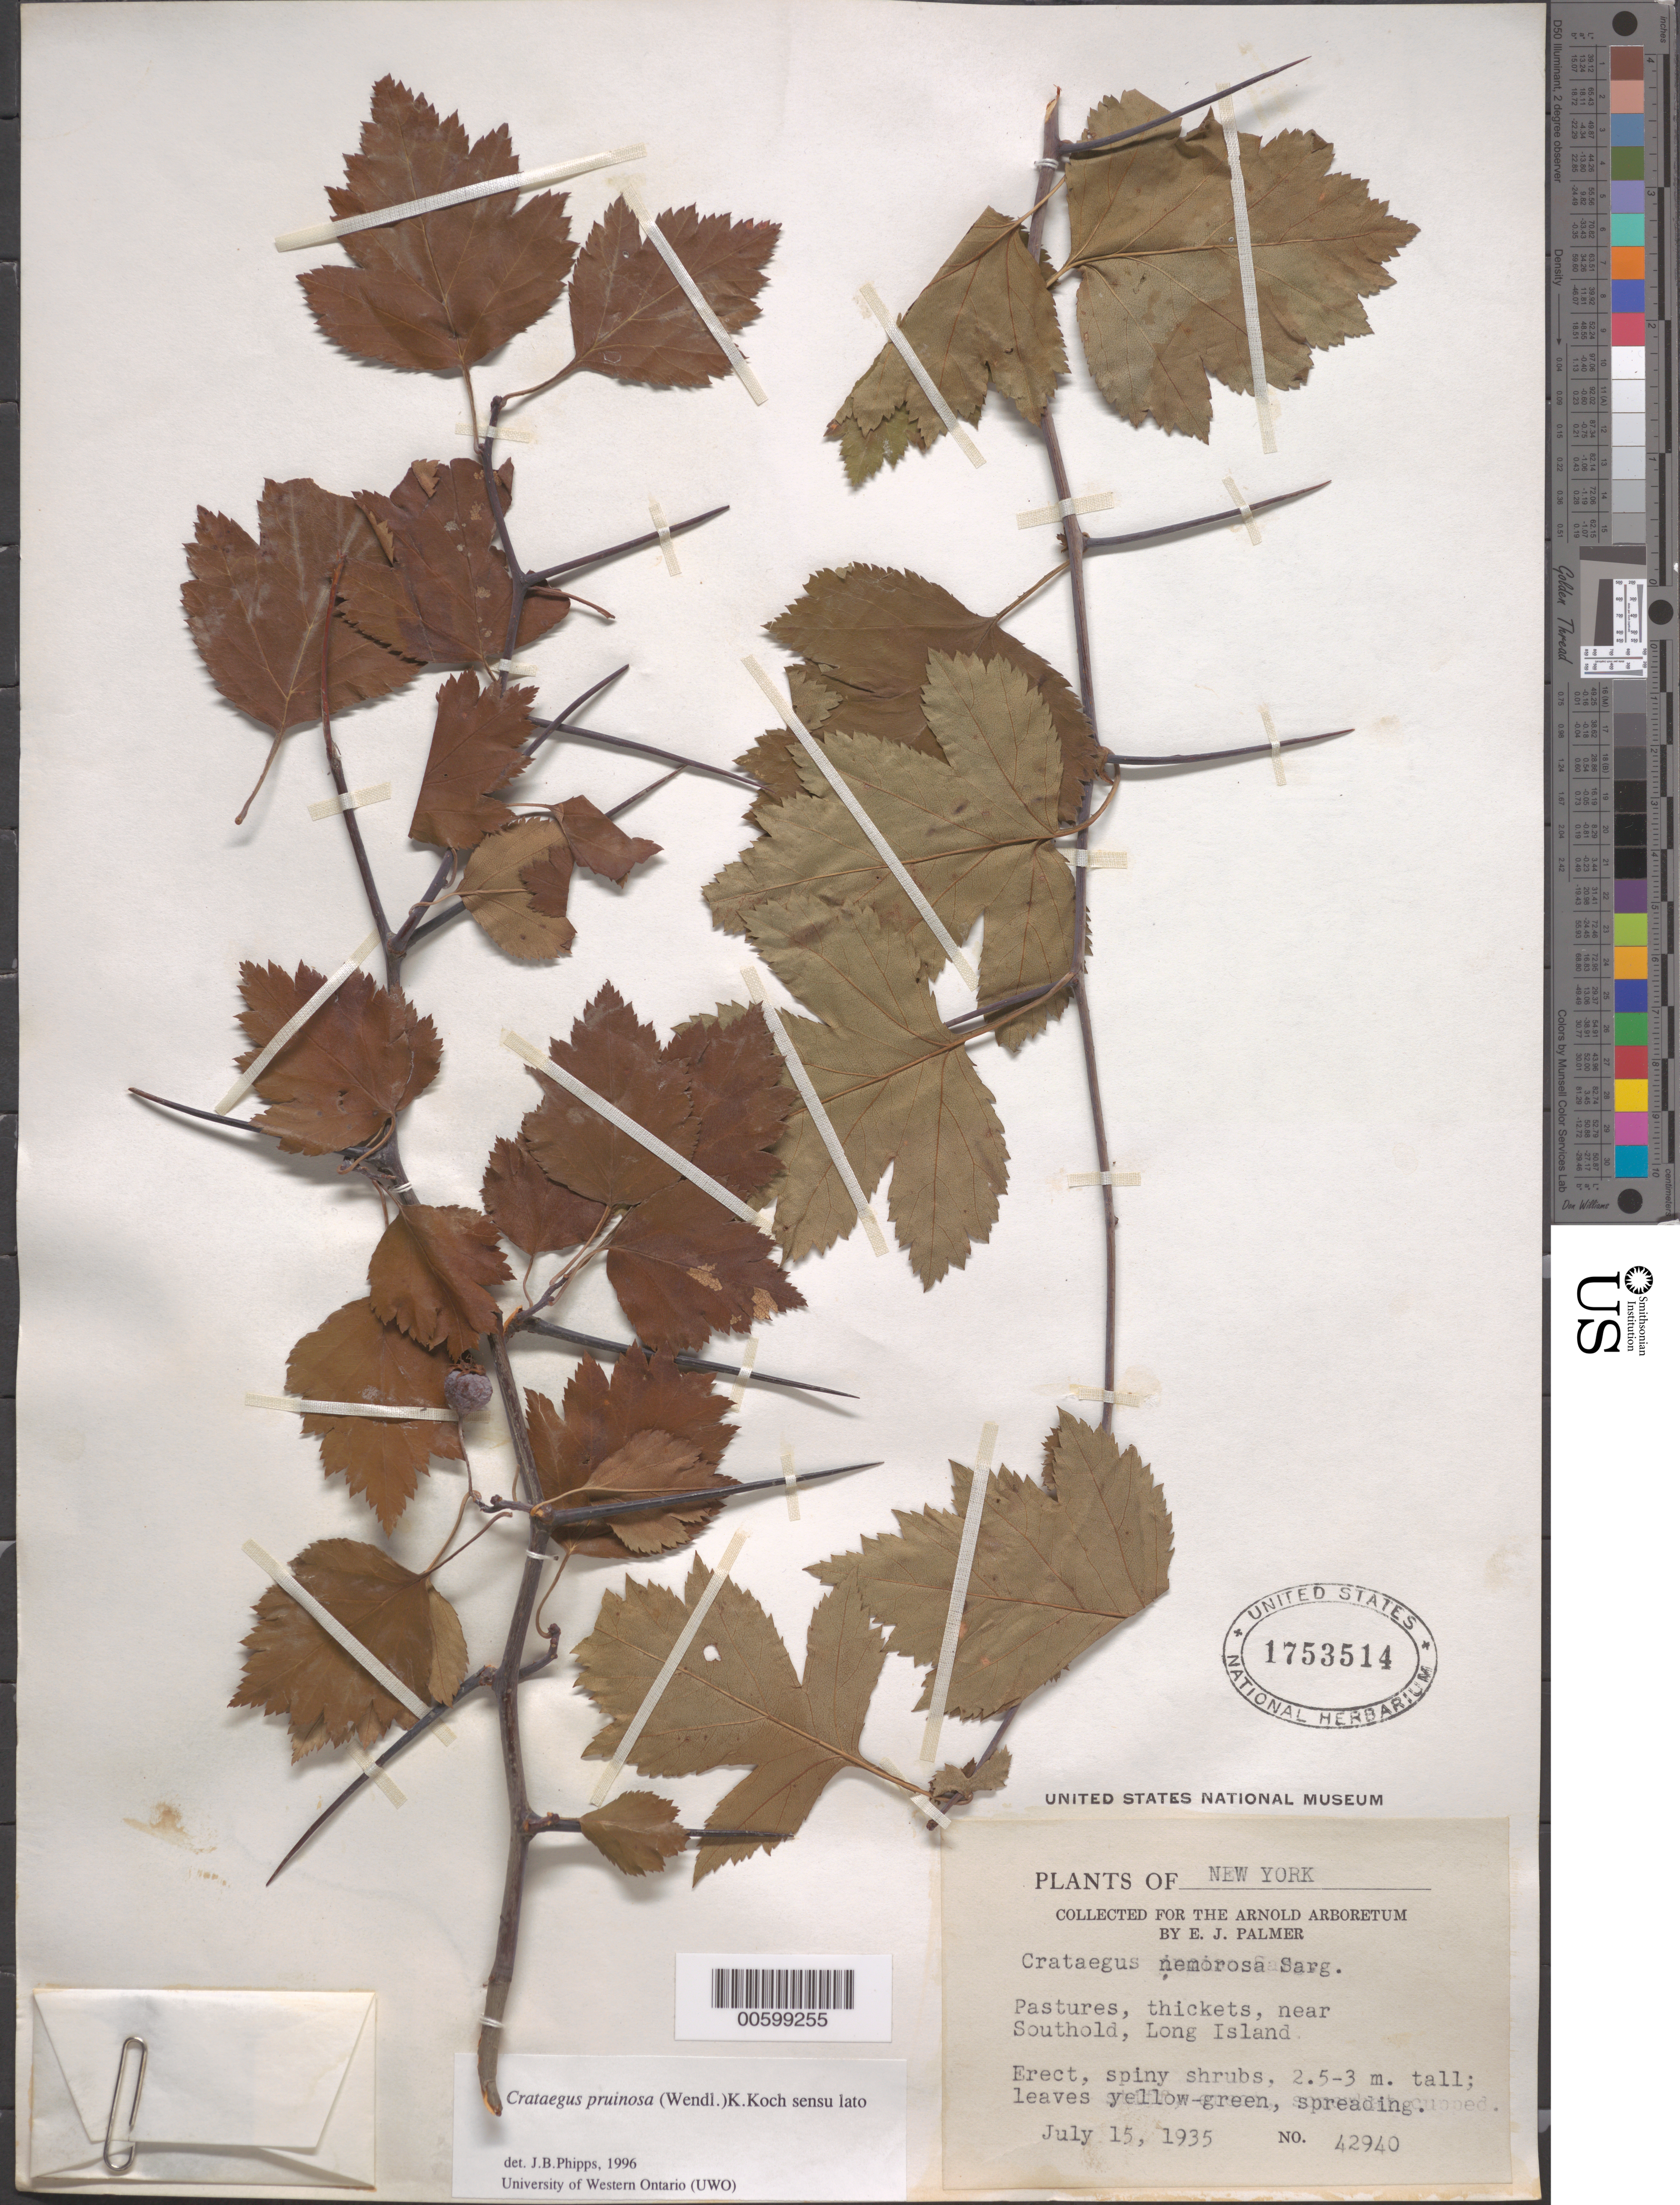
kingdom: Plantae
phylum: Tracheophyta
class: Magnoliopsida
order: Rosales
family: Rosaceae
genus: Crataegus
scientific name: Crataegus pruinosa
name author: (H.L. Wendl.) K. Koch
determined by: Phipps, James B., (UWO), University of Western Ontario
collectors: E. J. Palmer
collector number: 42490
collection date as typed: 15 Jul 1935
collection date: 1935-07-15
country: United States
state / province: New York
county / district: Suffolk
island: Long Island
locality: near Southold, Long Island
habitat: Pastures, thickets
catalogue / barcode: US 1753514